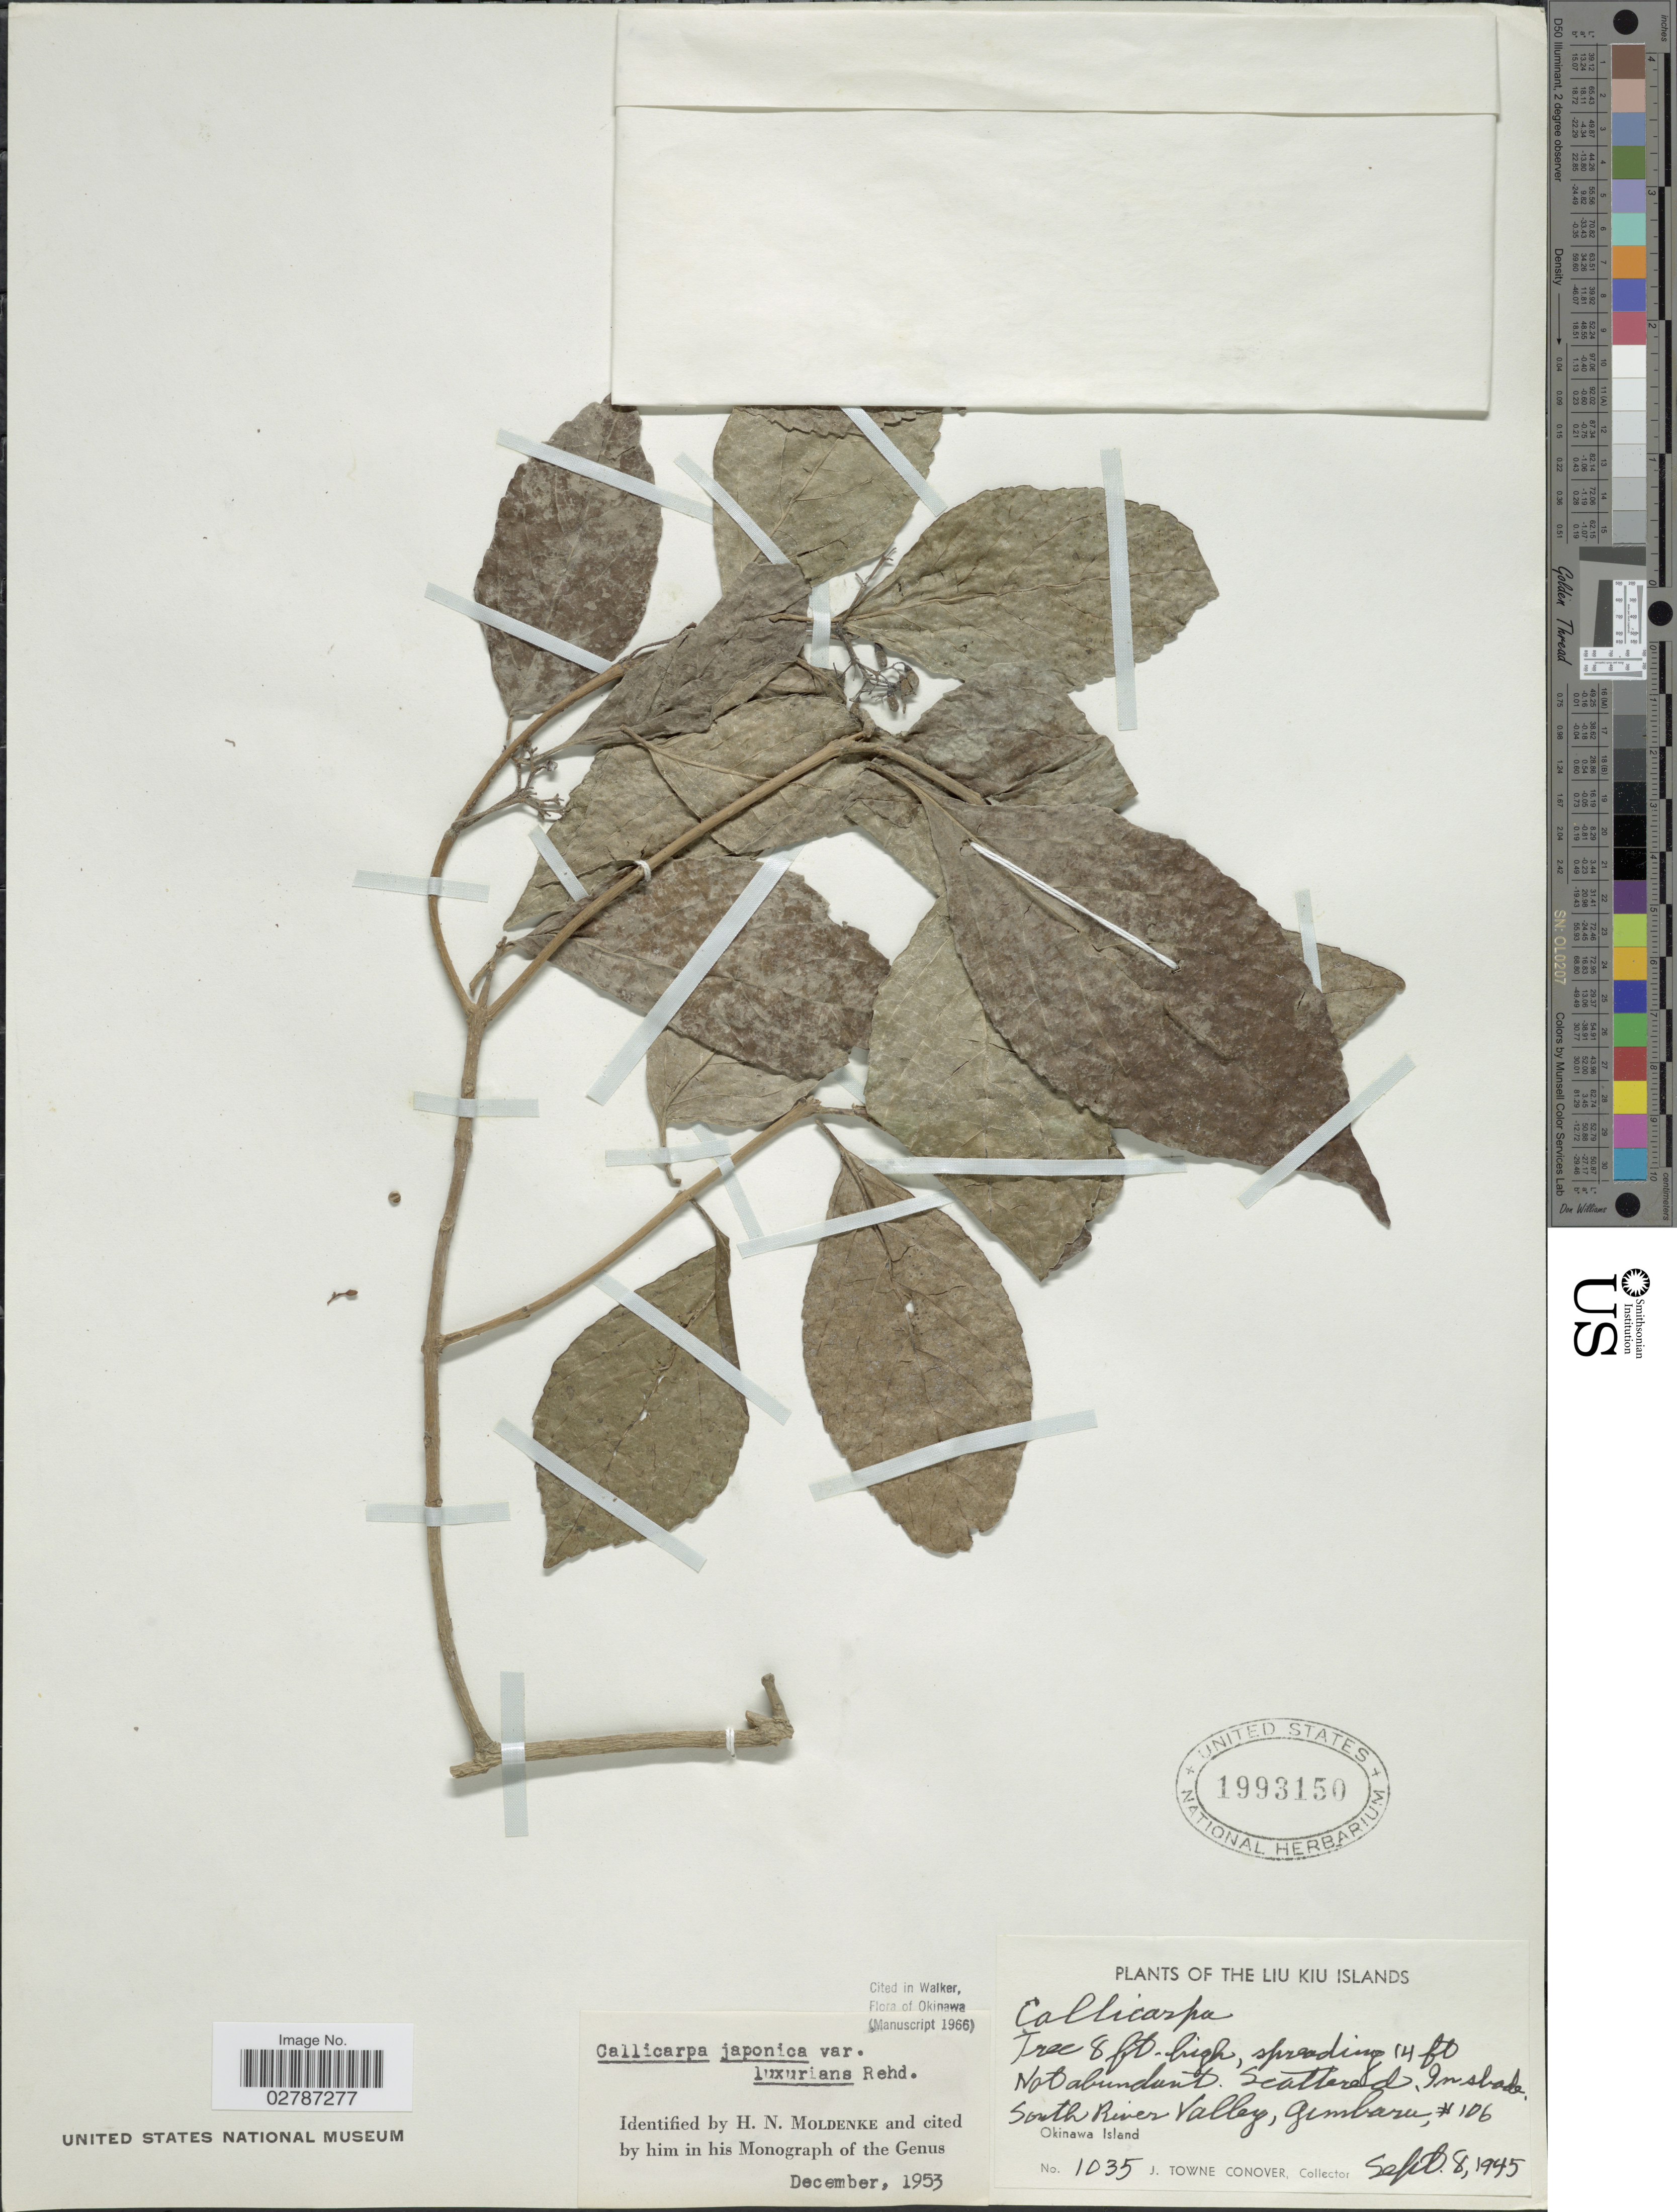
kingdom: Plantae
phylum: Tracheophyta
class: Magnoliopsida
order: Lamiales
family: Lamiaceae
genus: Callicarpa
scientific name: Callicarpa japonica var. luxurians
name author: Rehder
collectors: J. T. Conover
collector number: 1035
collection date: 1945-09-08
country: Japan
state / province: Okinawa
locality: Liu Kiu Islands. In shade, South River Valley, Gembaru, # 106. Okinawa Island.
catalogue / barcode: US 1993150